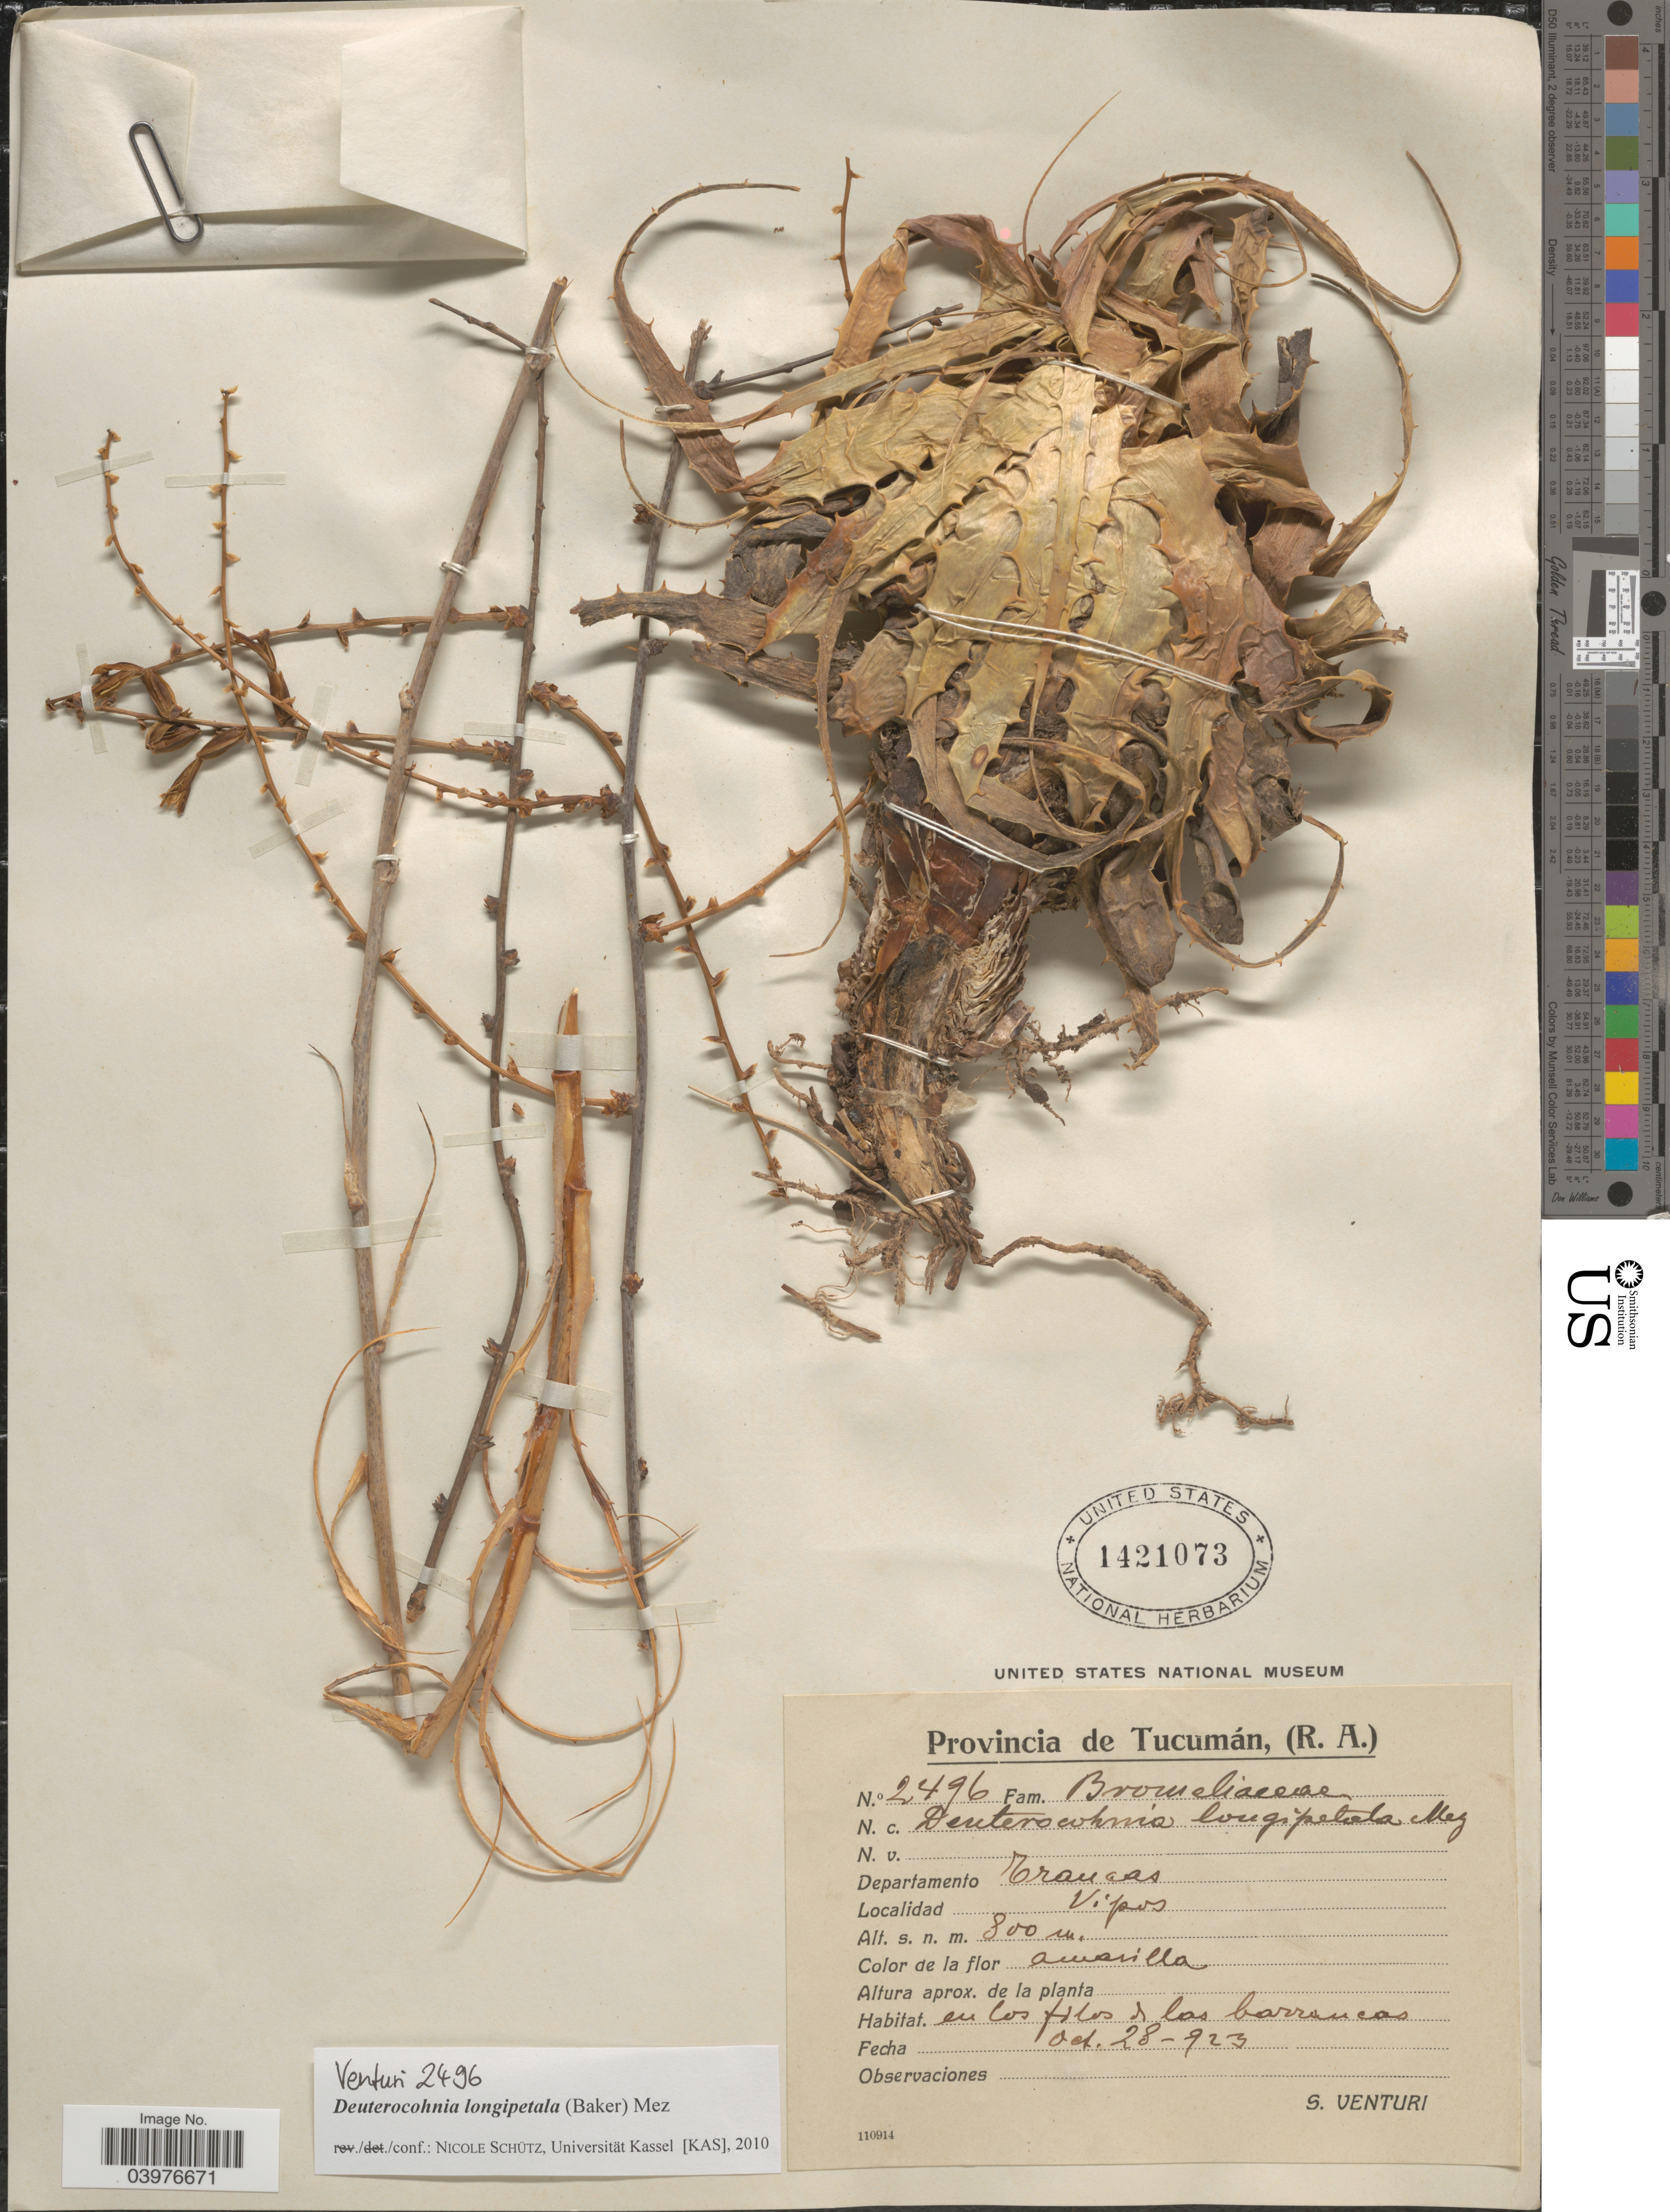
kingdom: Plantae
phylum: Tracheophyta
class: Liliopsida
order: Poales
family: Bromeliaceae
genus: Deuterocohnia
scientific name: Deuterocohnia longipetala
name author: (Baker) Mez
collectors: S. Venturi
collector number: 2496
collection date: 1923-10-28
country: Argentina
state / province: Tucuman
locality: Departamento Trancas. Vipos.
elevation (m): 800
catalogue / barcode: US 1421073